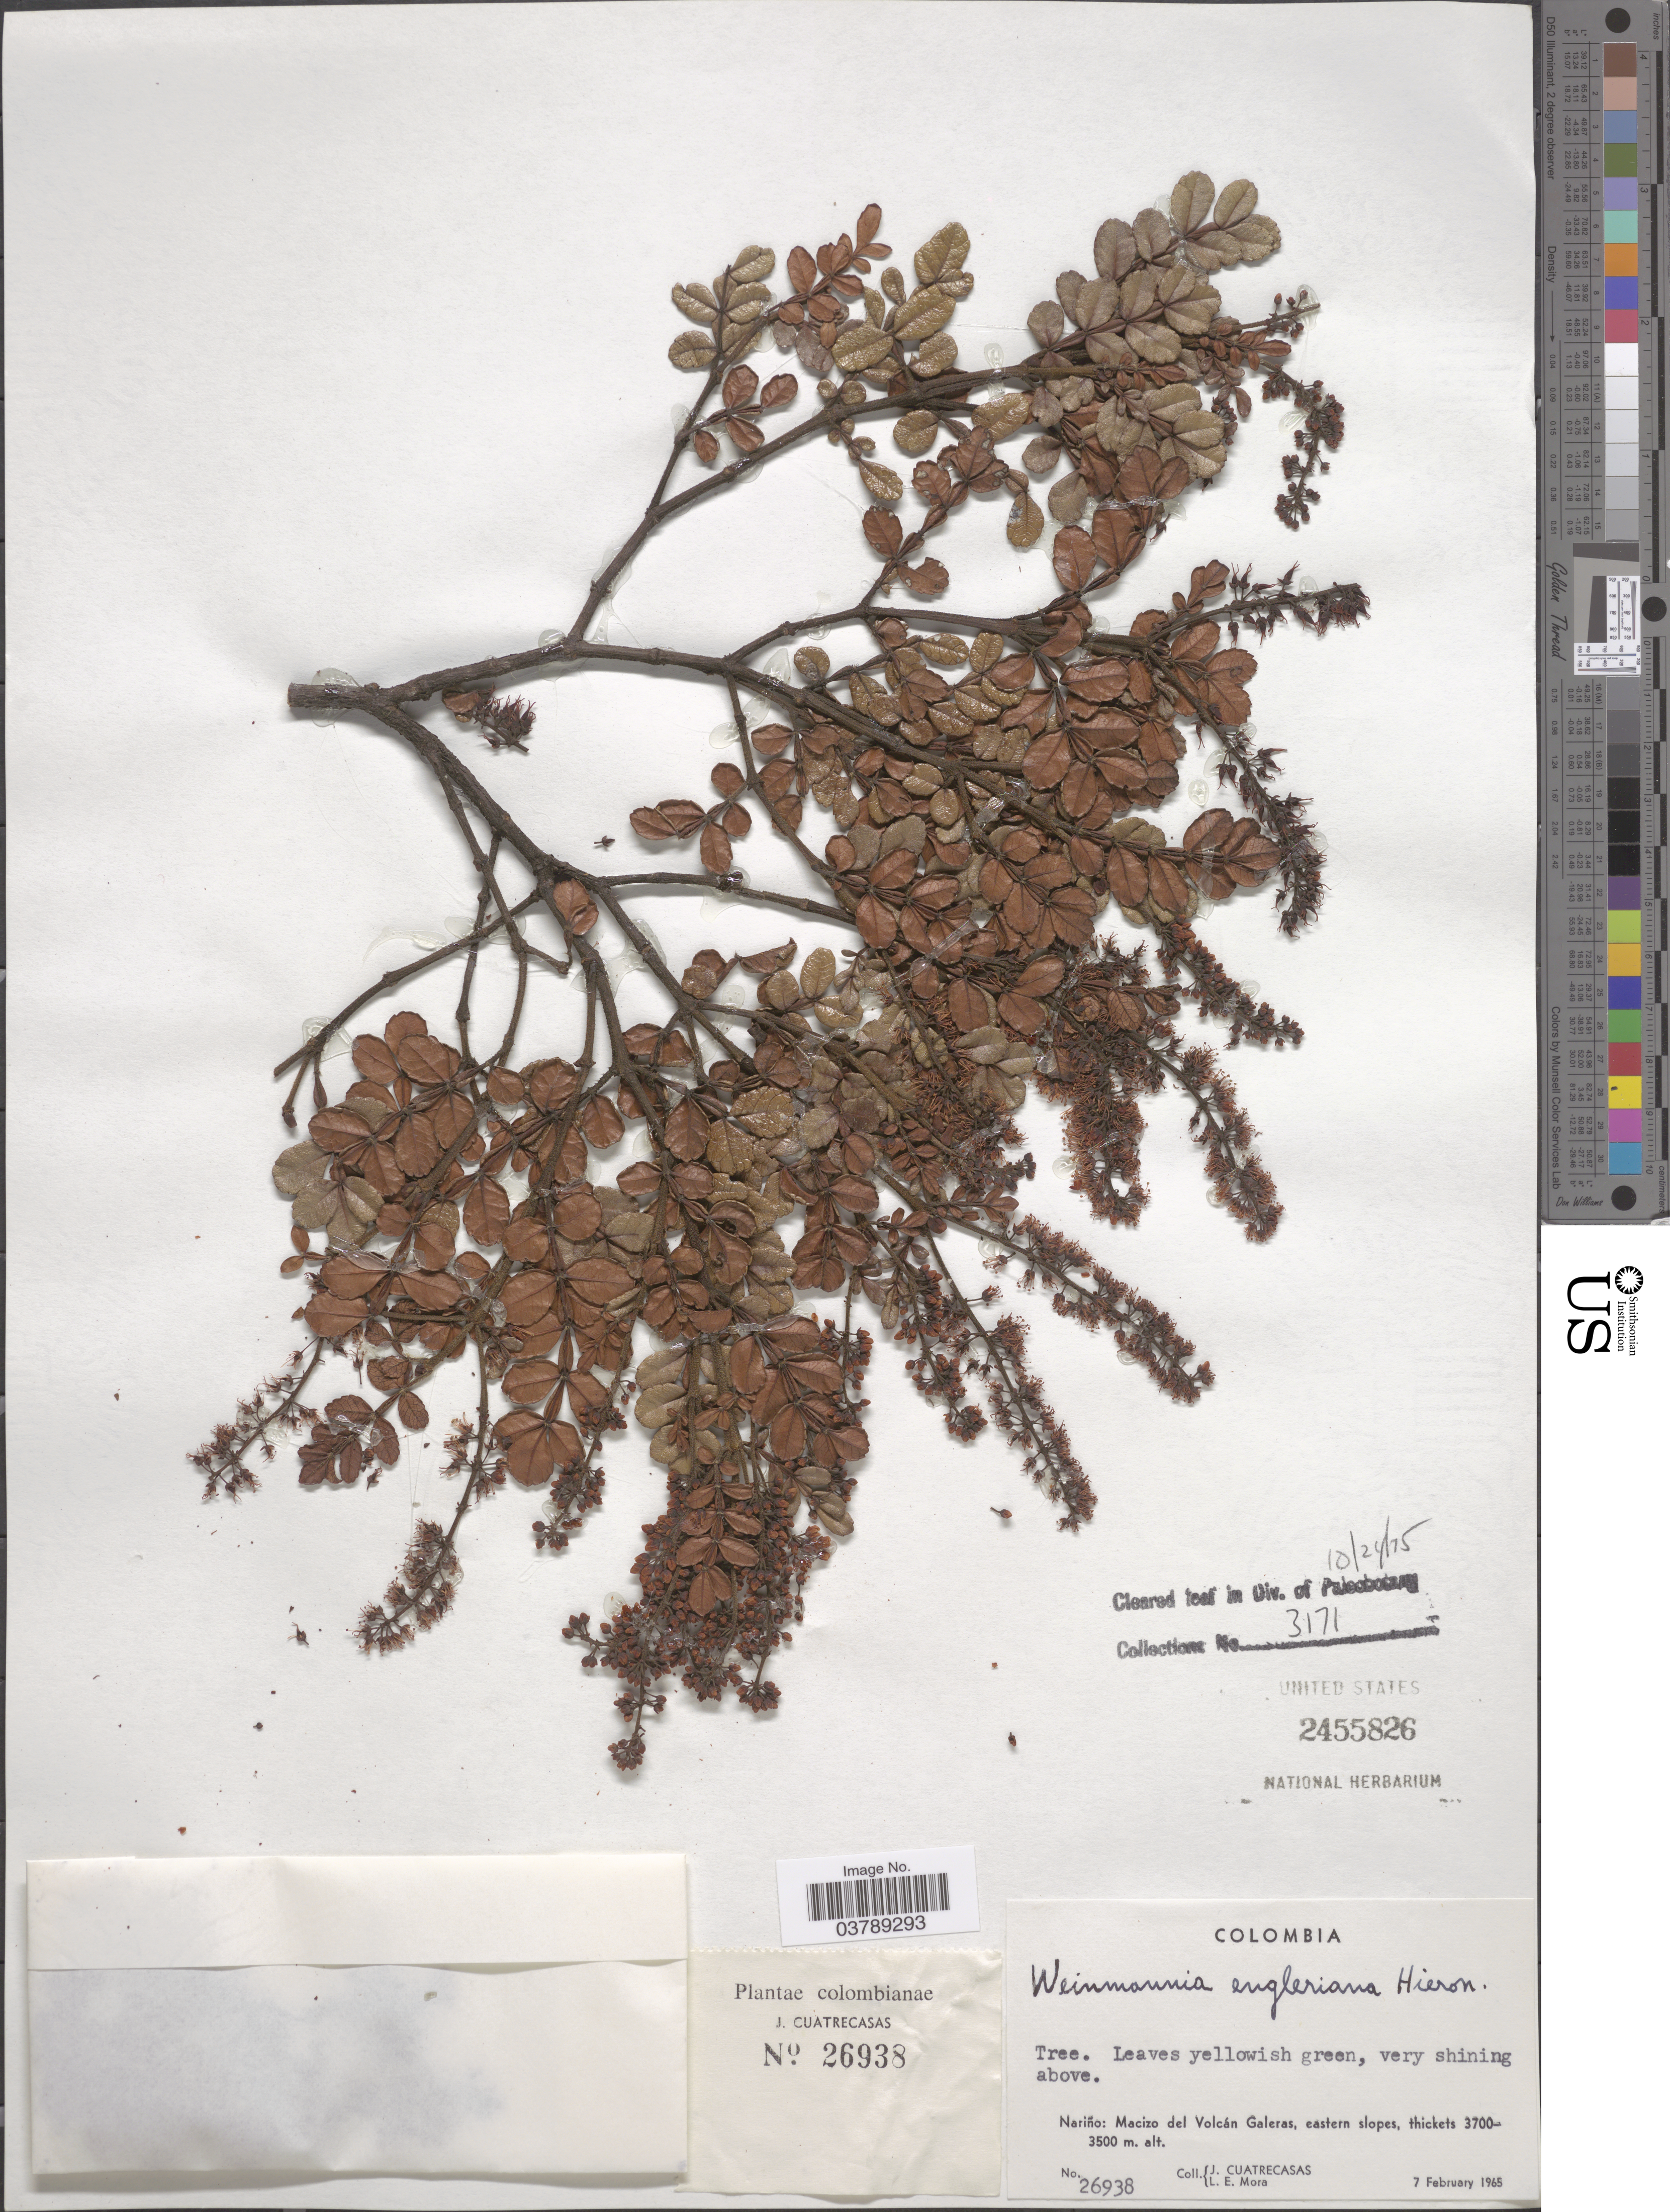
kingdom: Plantae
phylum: Tracheophyta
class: Magnoliopsida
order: Oxalidales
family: Cunoniaceae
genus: Weinmannia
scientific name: Weinmannia mariquitae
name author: Szyszyl.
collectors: J. Cuatrecasas & L. Mora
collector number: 26938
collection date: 1965-02-07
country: Colombia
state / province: Nariño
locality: Macizo del Volcán Galeras, eastern slopes.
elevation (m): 3500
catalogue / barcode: US 2455826